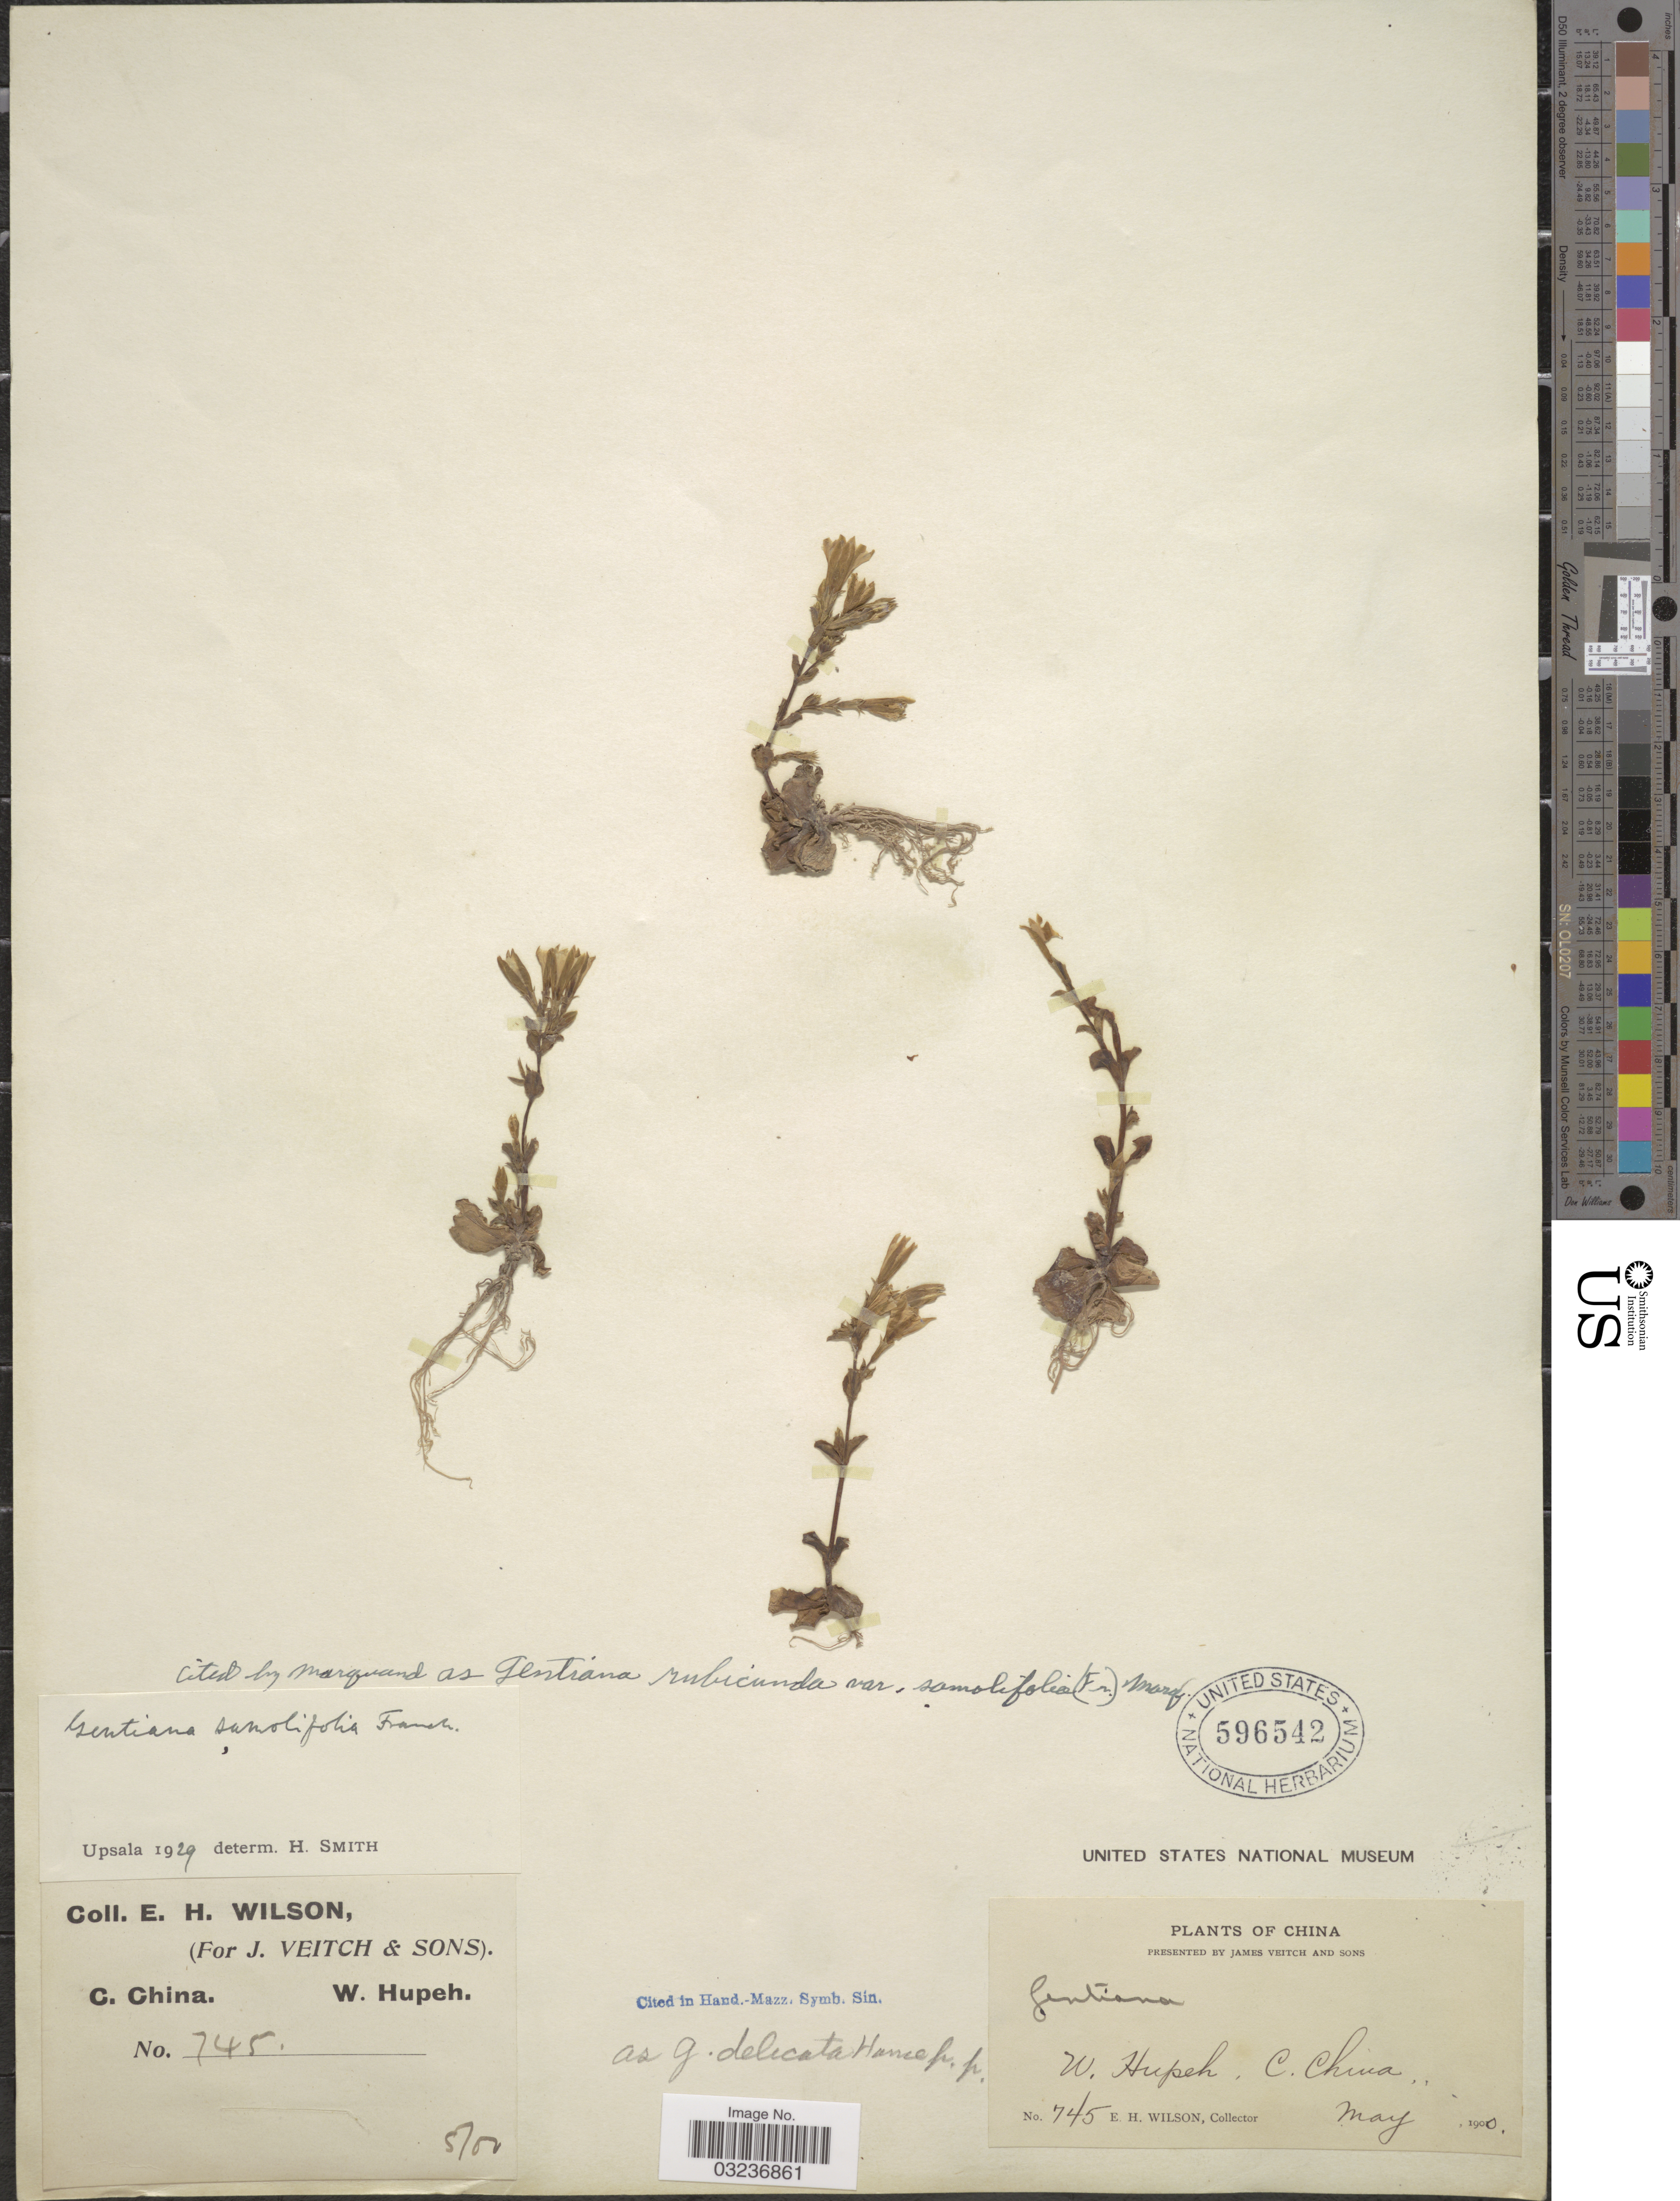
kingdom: Plantae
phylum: Tracheophyta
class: Magnoliopsida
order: Gentianales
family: Gentianaceae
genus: Gentiana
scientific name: Gentiana rubicunda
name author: Franch.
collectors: E. Wilson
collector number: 745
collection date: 1900-05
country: China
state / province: Hubei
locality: C. China, W. Hupeh.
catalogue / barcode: US 596542